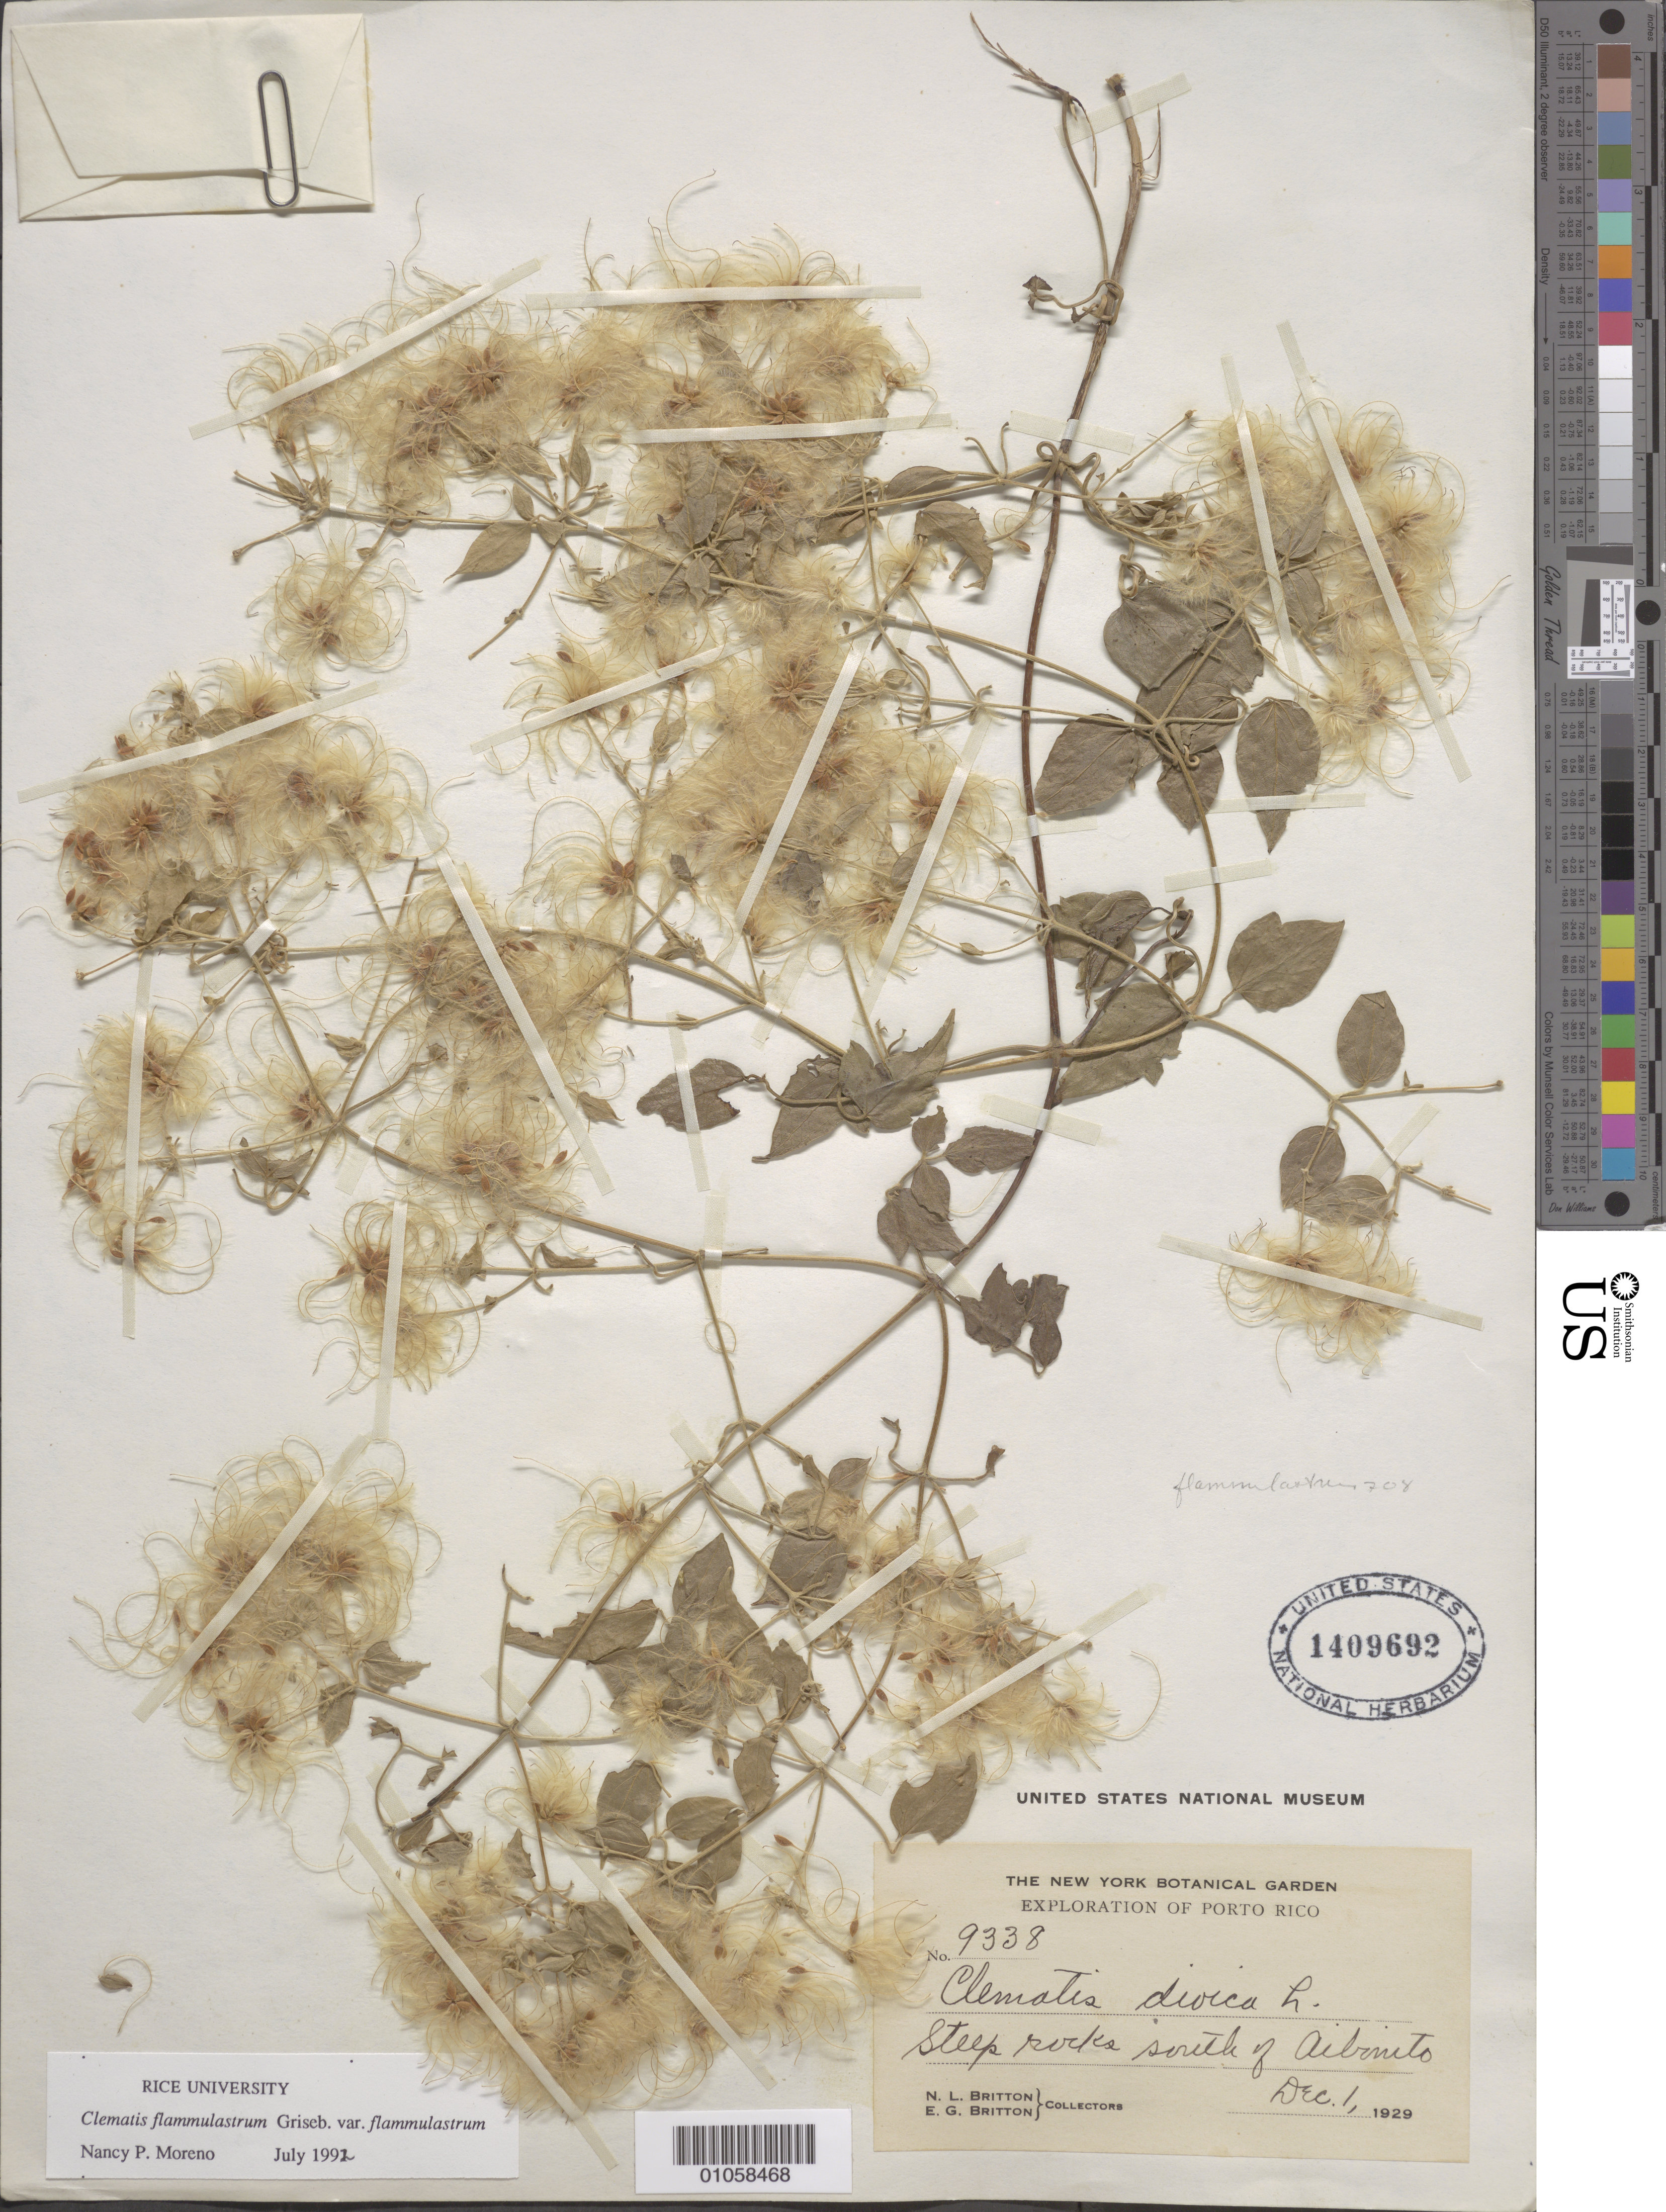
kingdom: Plantae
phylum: Tracheophyta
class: Magnoliopsida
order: Ranunculales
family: Ranunculaceae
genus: Clematis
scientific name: Clematis flammulastrum var. flammulastrum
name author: Griseb.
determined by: Moreno, N. P.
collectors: N. Britton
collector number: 9338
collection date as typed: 01 Dec 1929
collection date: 1929-12-01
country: Puerto Rico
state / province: Abonito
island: Puerto Rico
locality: Aibonito, S of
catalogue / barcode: US 1409692